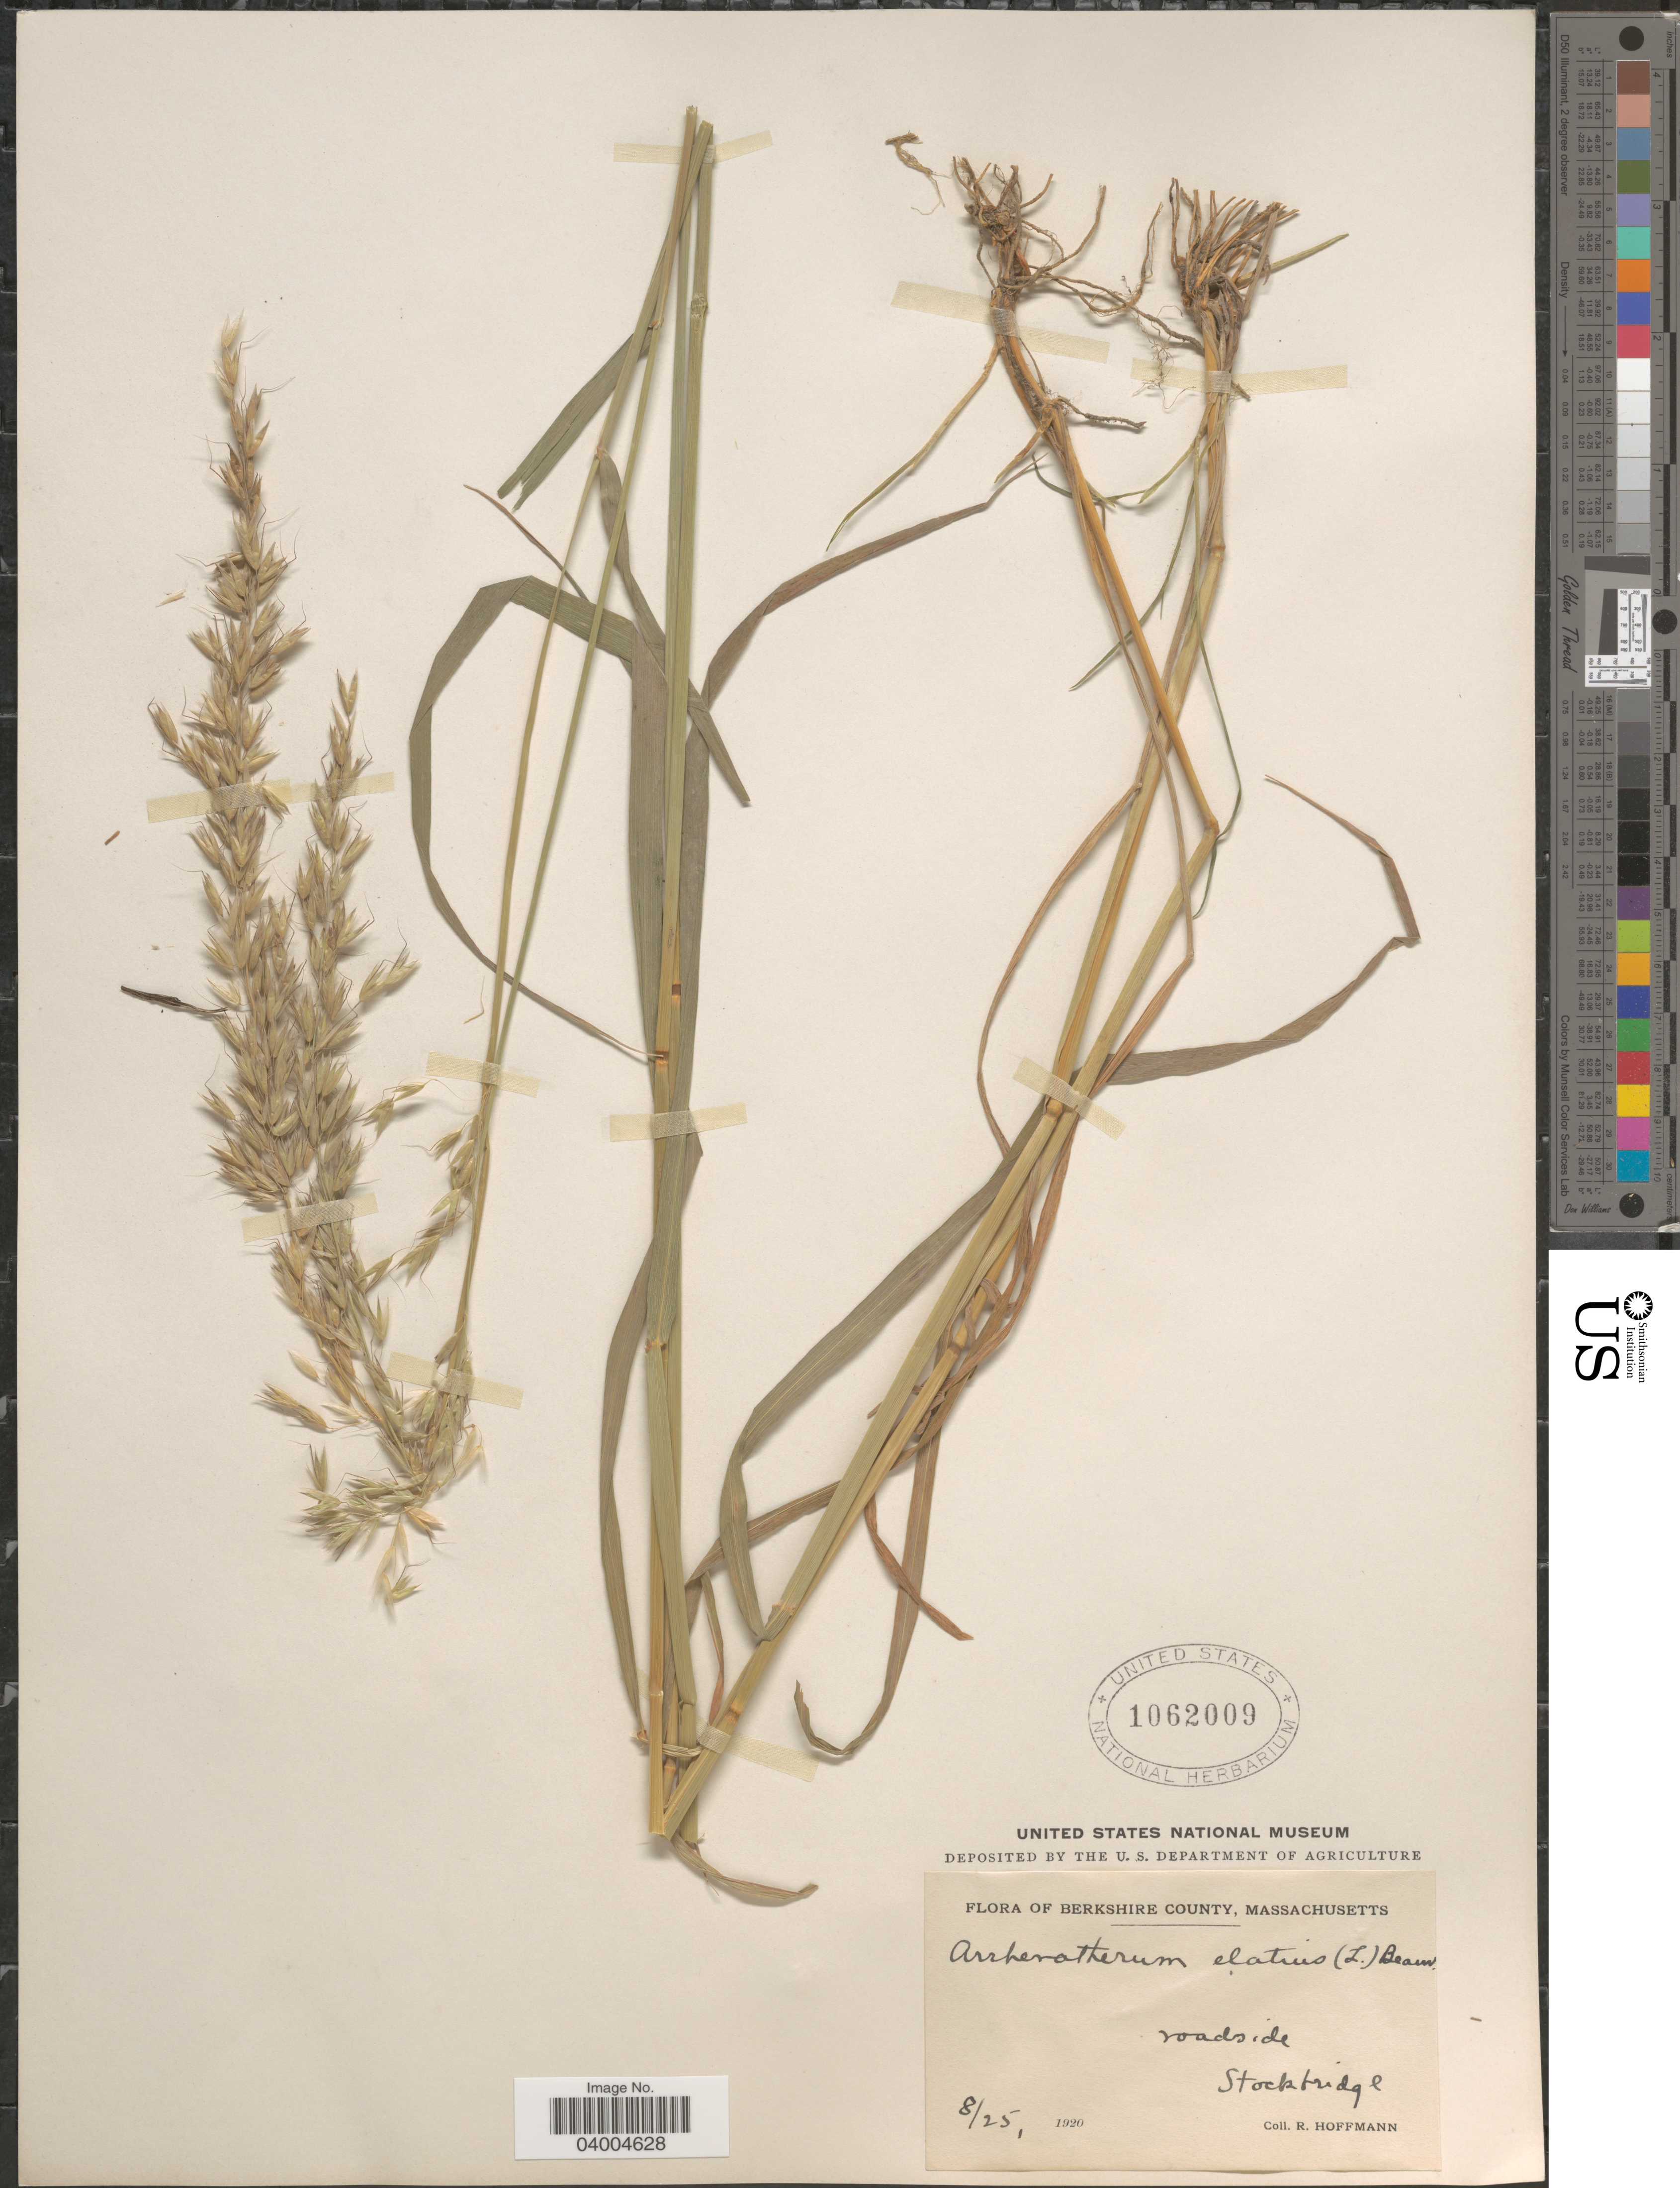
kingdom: Plantae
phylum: Tracheophyta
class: Liliopsida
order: Poales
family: Poaceae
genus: Arrhenatherum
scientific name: Arrhenatherum elatius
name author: (L.) J. Presl & C. Presl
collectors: R. Hoffmann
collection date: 1920-08-25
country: United States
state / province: Massachusetts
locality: Berkshire County. Stockbridge.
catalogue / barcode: US 1062009